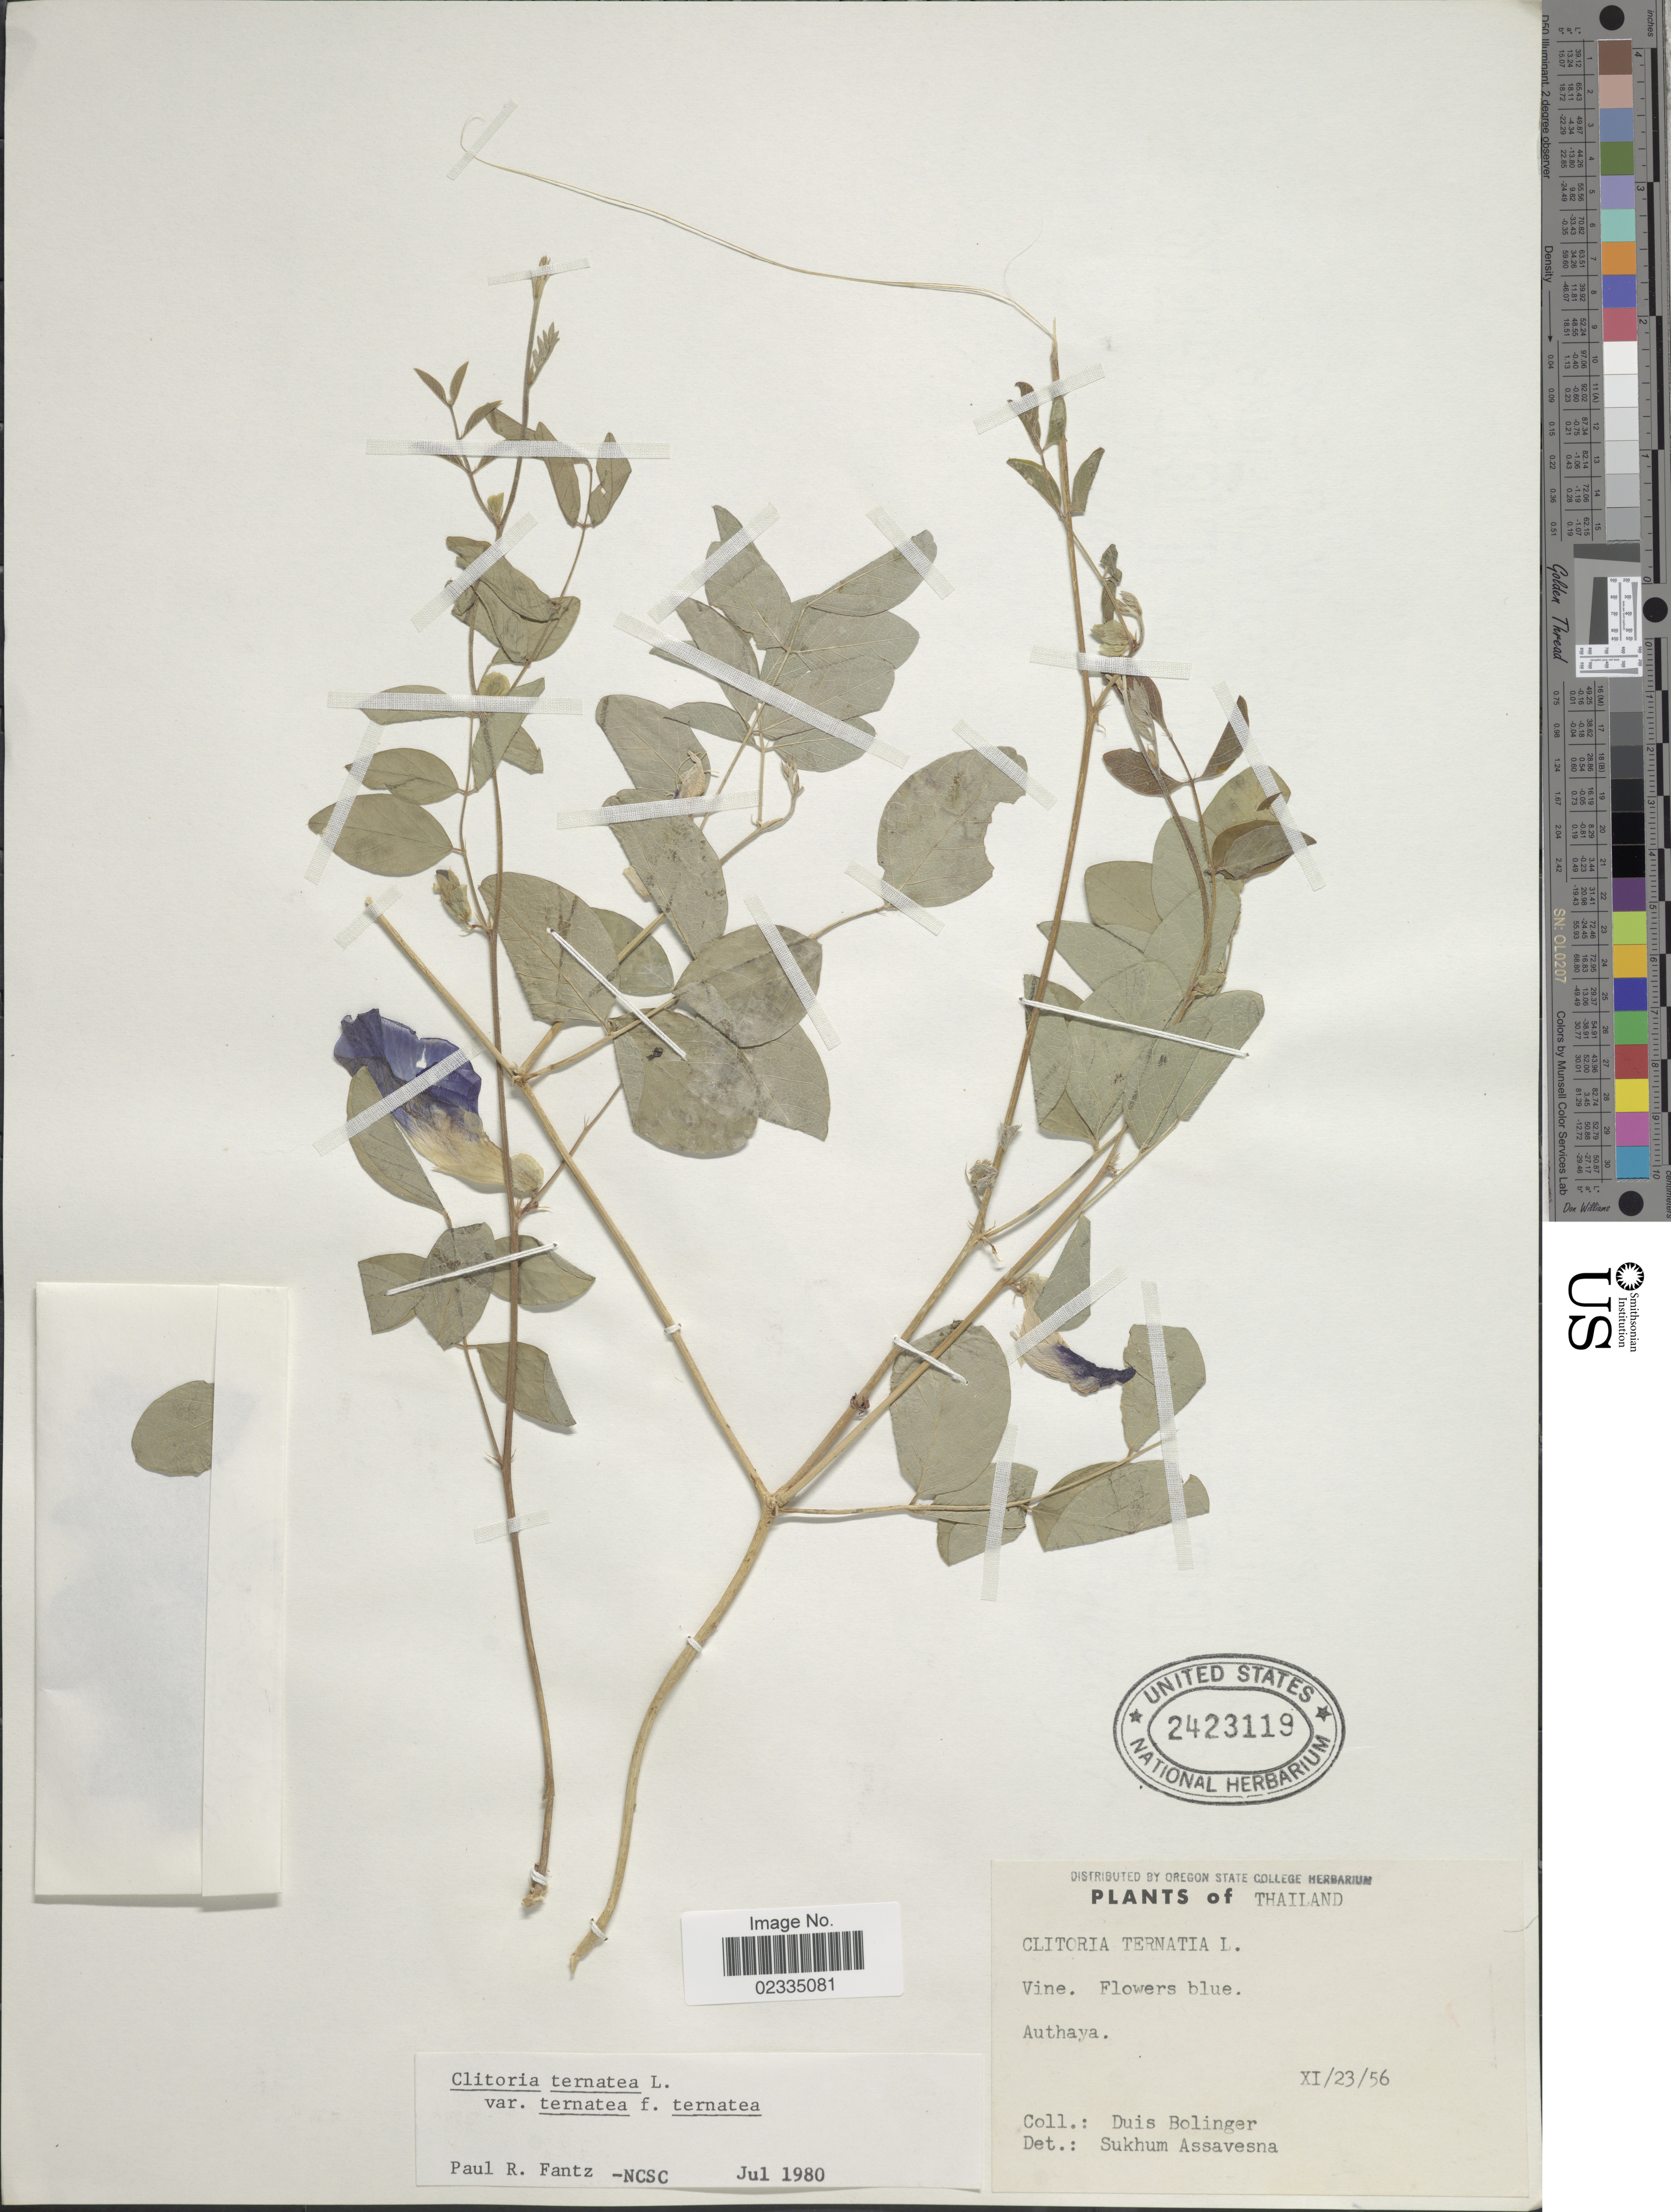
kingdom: Plantae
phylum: Tracheophyta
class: Magnoliopsida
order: Fabales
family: Fabaceae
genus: Clitoria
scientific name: Clitoria ternatea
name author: L.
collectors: D. Bolinger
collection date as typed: Transcribed d/m/y: 23/11/56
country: Thailand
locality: Authaya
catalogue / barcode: US 2423119